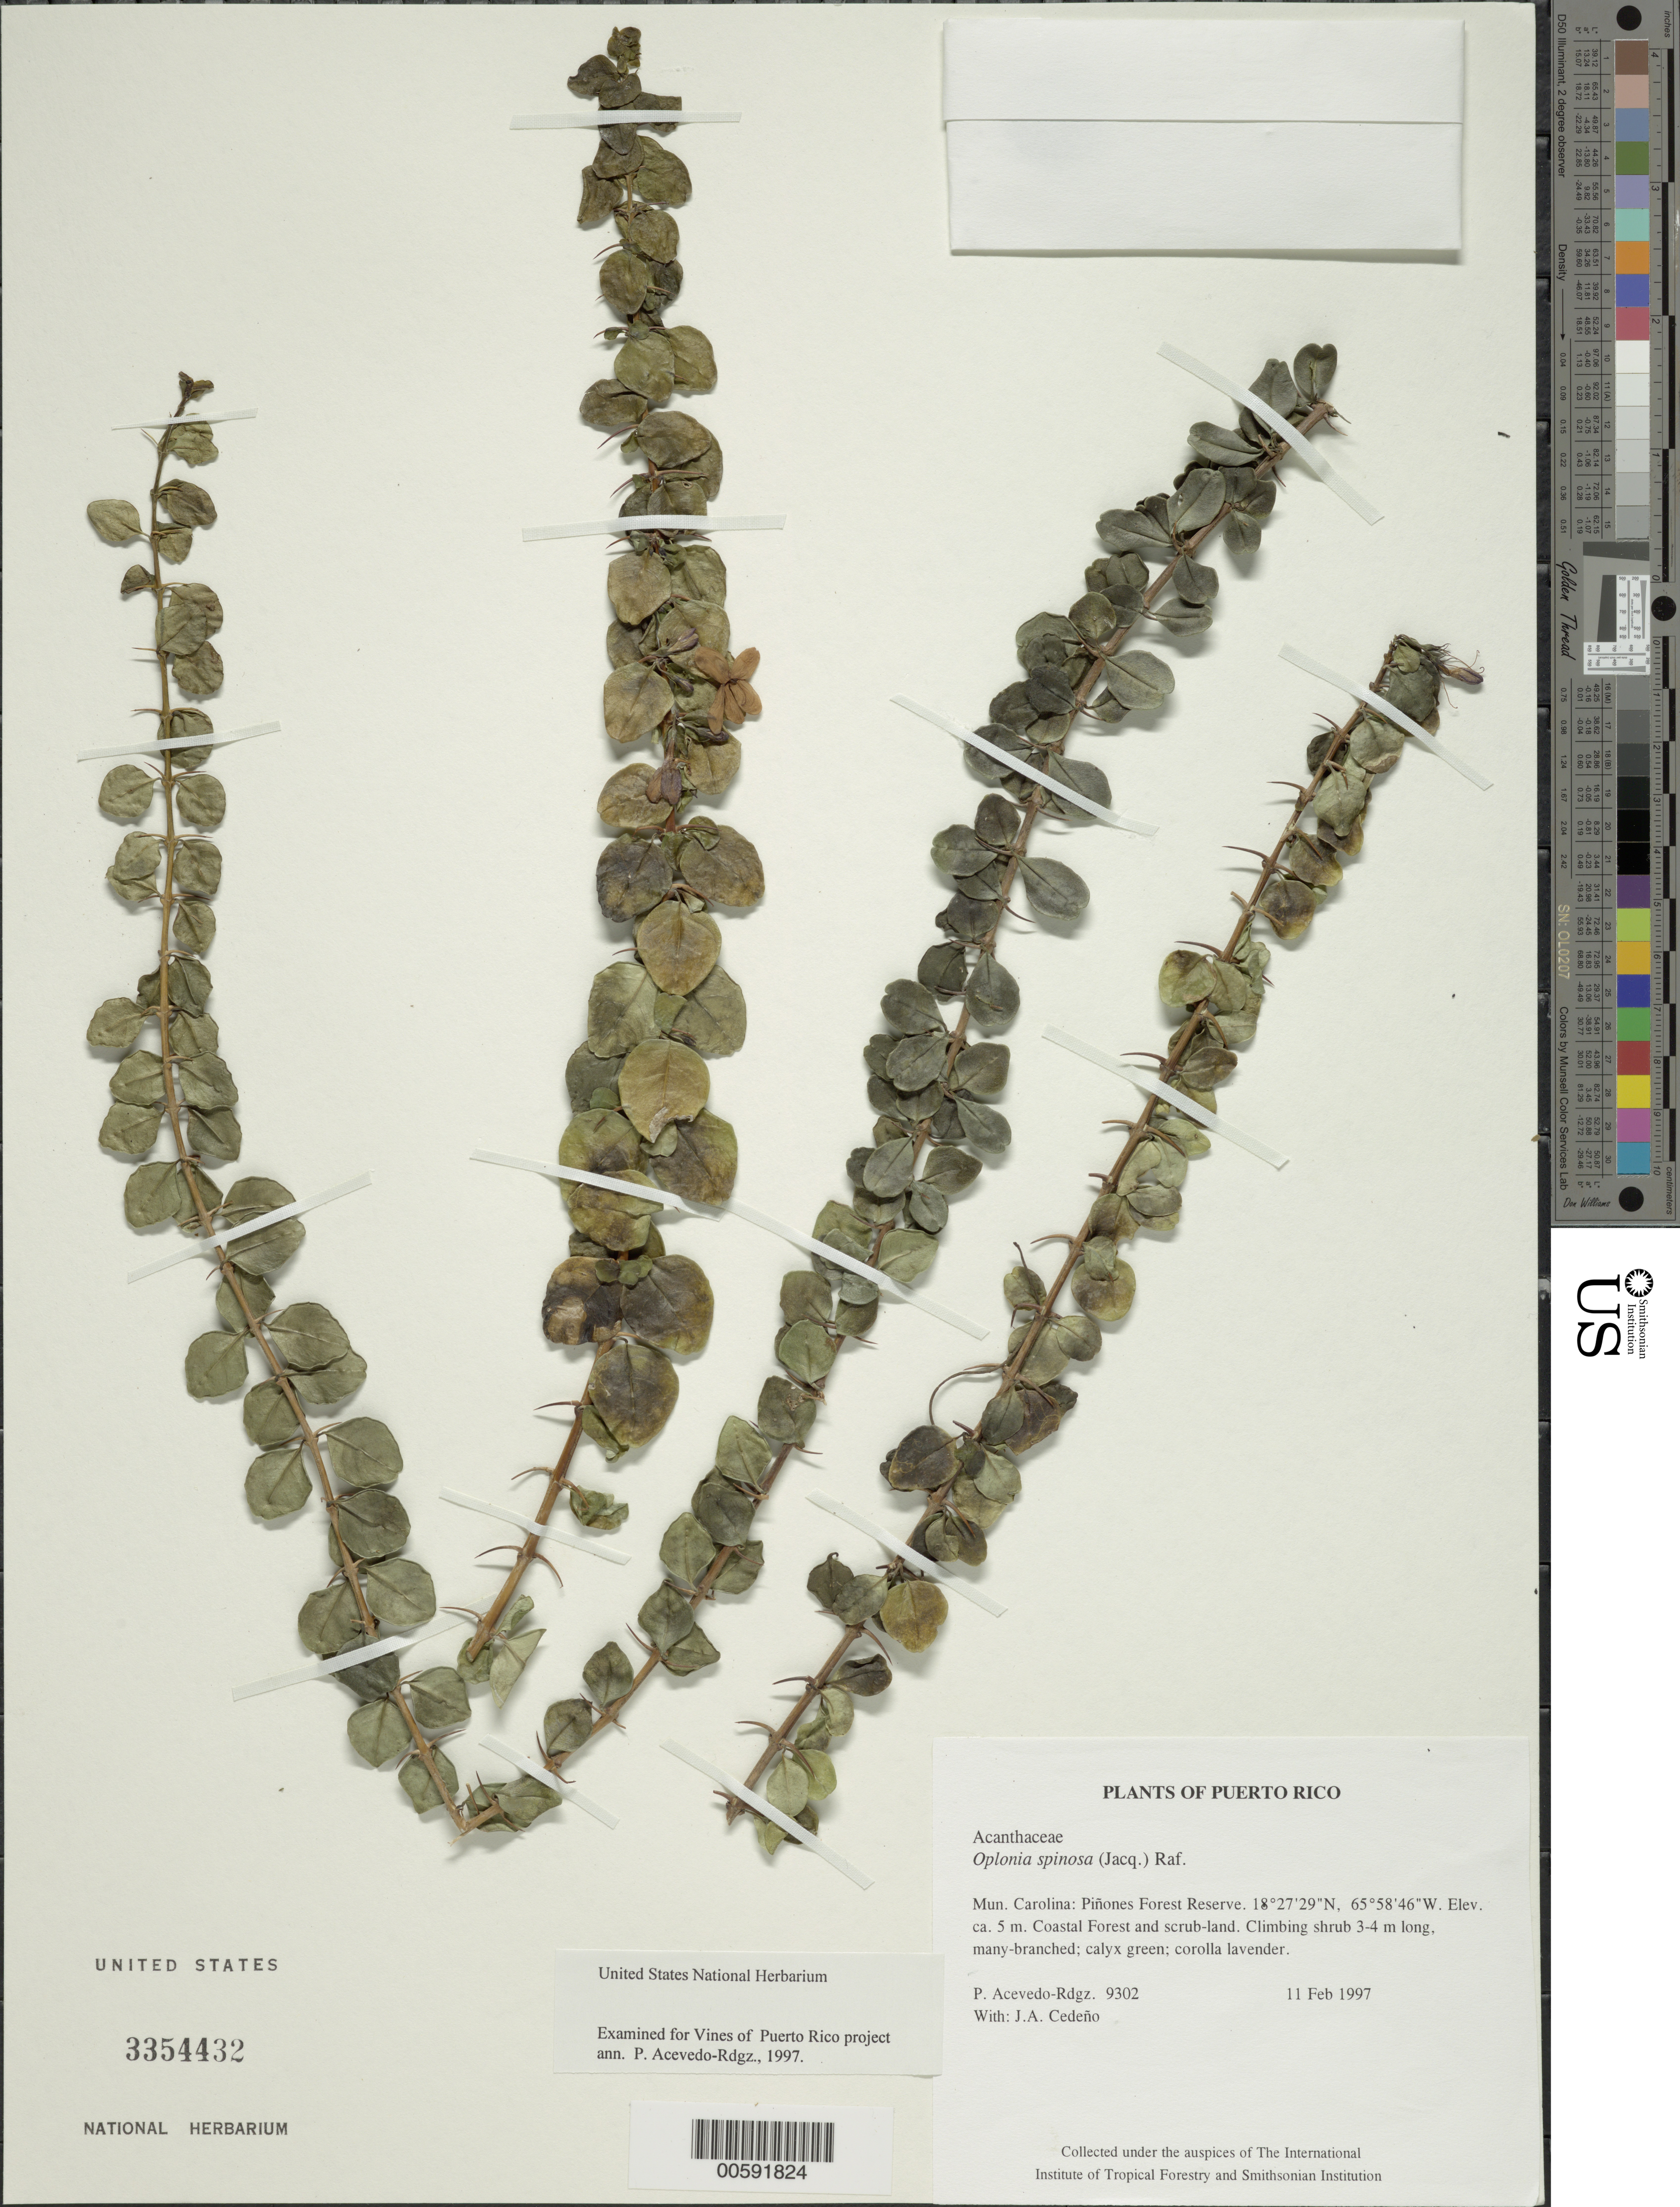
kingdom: Plantae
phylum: Tracheophyta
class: Magnoliopsida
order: Lamiales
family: Acanthaceae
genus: Oplonia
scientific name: Oplonia spinosa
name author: Raf.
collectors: P. Acevedo-Rodr. & J. A. Cedeño M.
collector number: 9302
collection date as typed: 11 Feb 1997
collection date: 1997-02-11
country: Puerto Rico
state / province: Carolina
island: Puerto Rico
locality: Carolina; Piñones Forest Reserve.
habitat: Coastal Forest and scrub-land.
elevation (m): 5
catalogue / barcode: US 3354432